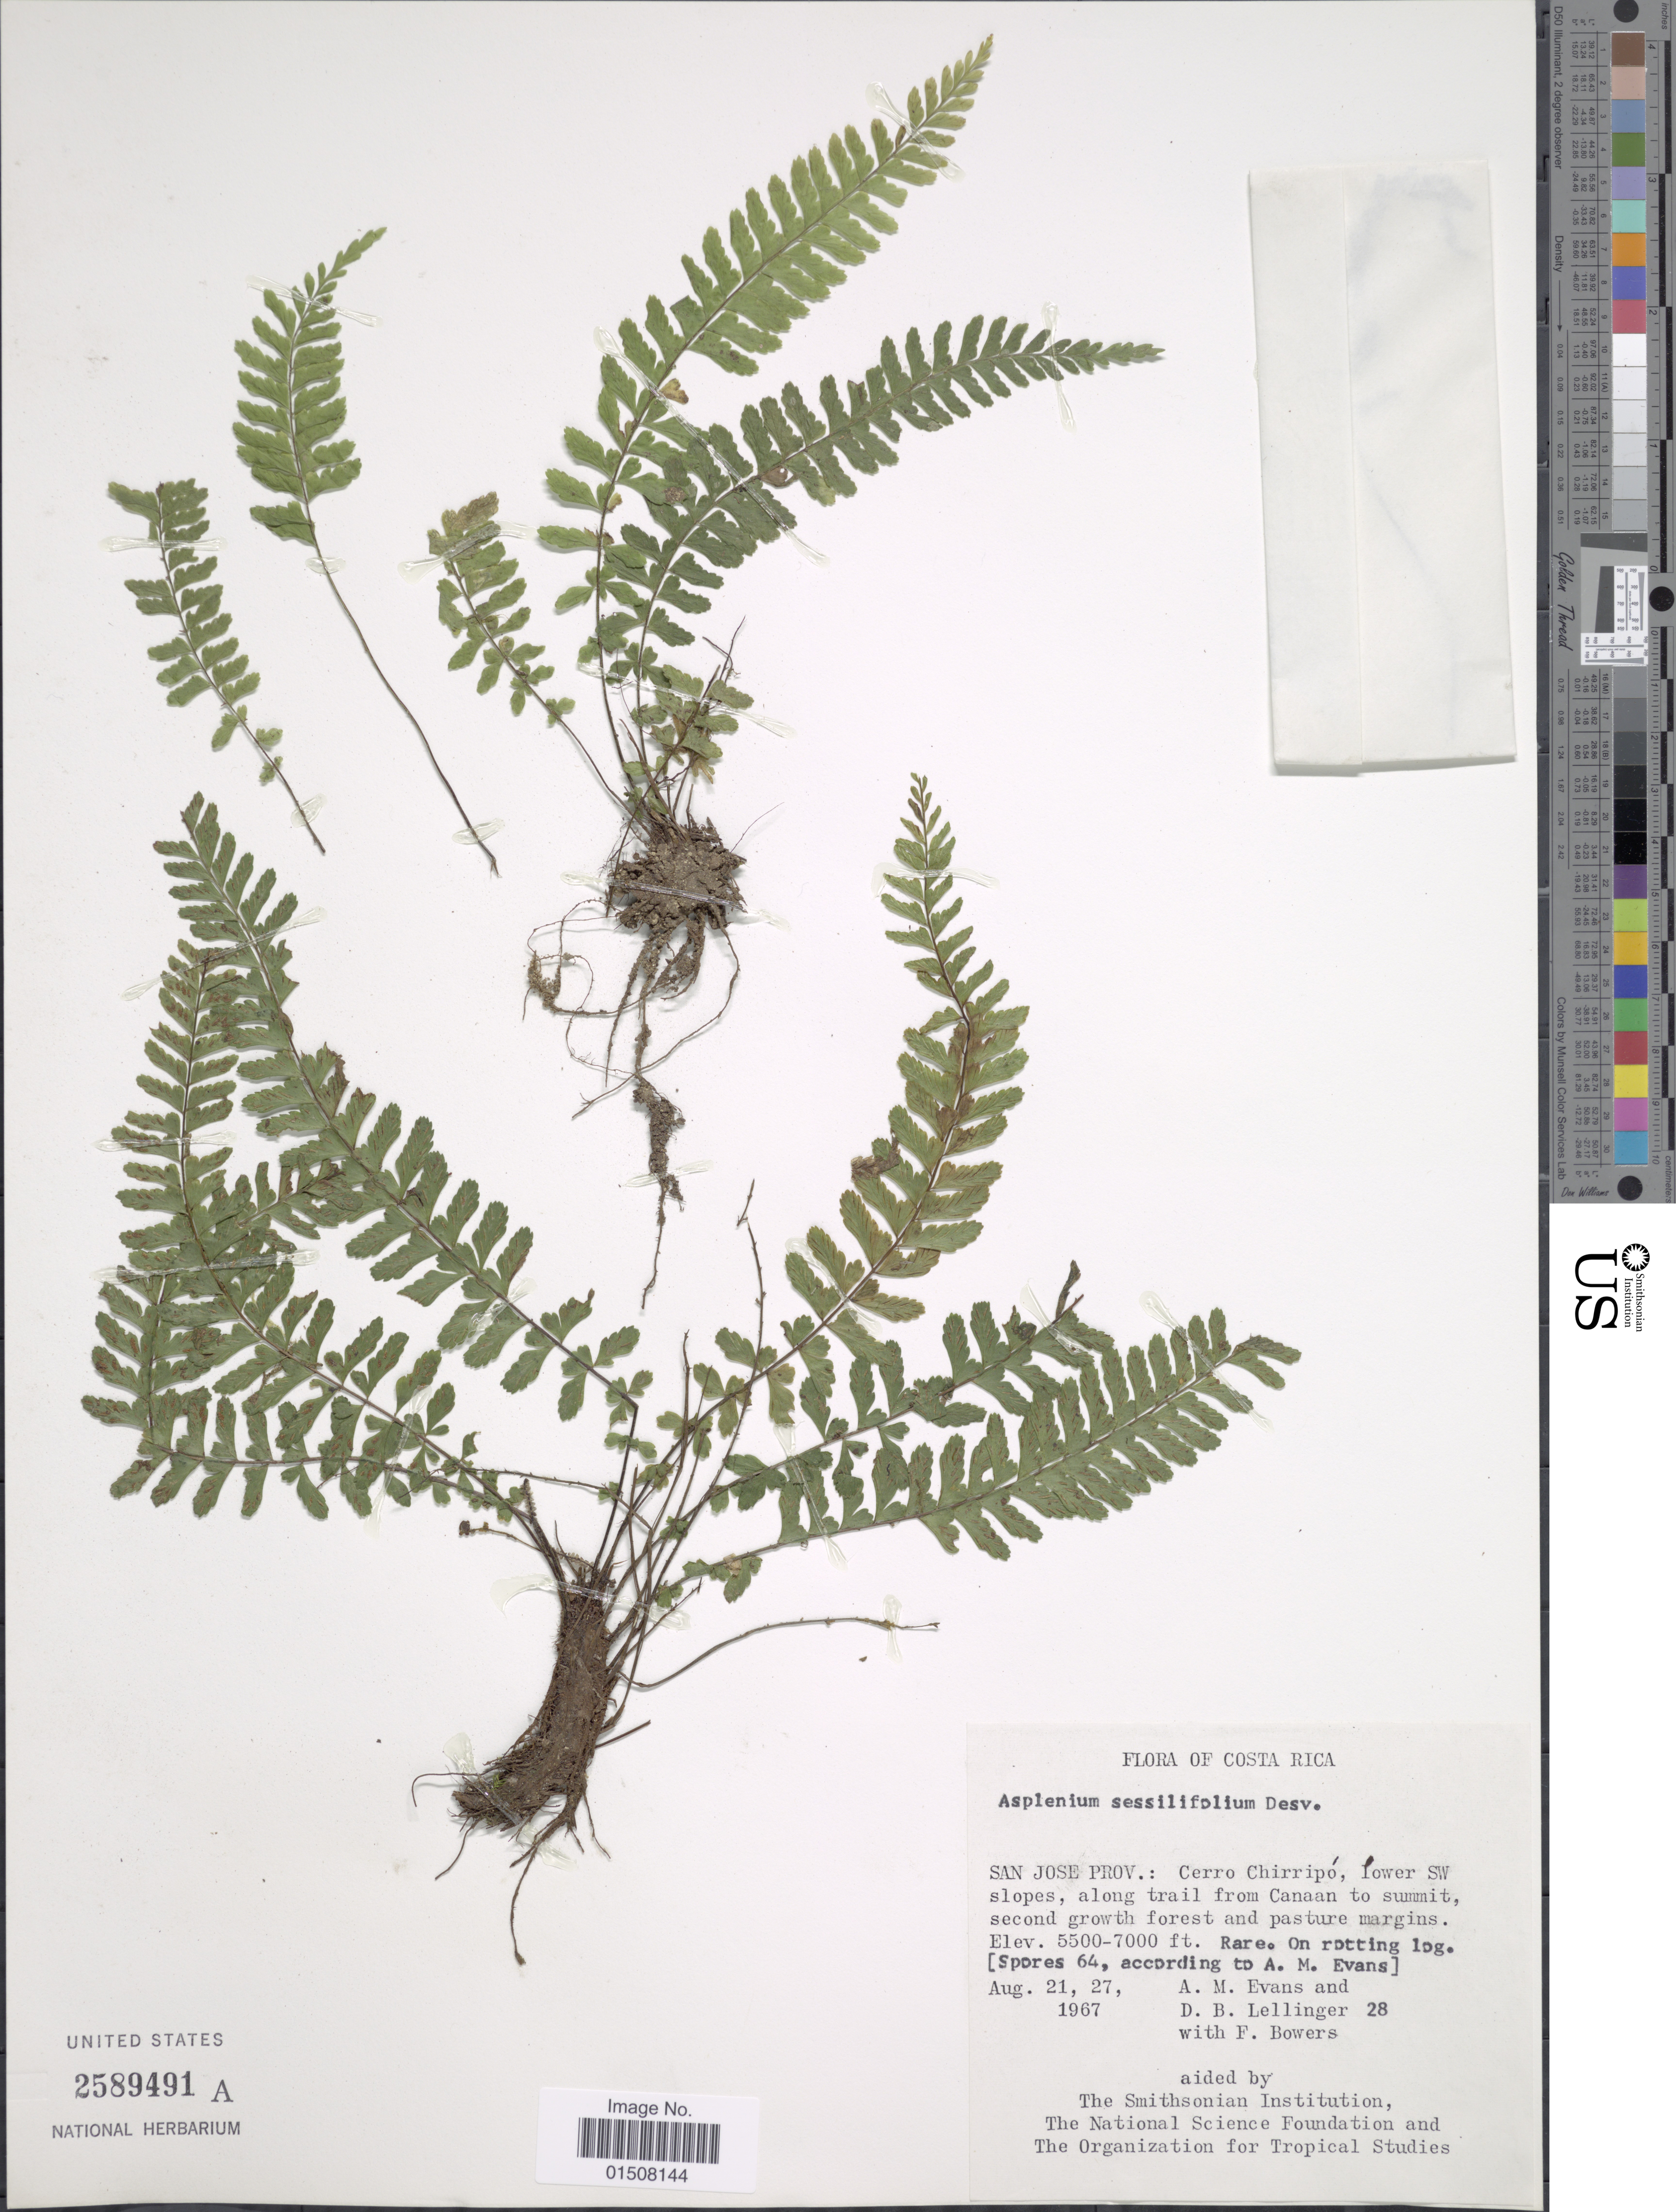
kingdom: Plantae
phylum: Tracheophyta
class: Polypodiopsida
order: Polypodiales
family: Aspleniaceae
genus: Asplenium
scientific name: Asplenium sessilifolium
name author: Desv.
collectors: A. M. Evans, D. B. Lellinger & F. Bowers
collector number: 28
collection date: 1967-08-21/1967-08-27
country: Costa Rica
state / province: San José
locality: Cerro Chirripo, lower SW slopes, along trail from Canaan to summit, second growth forest and pasture margins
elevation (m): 1676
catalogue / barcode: US 2589491A